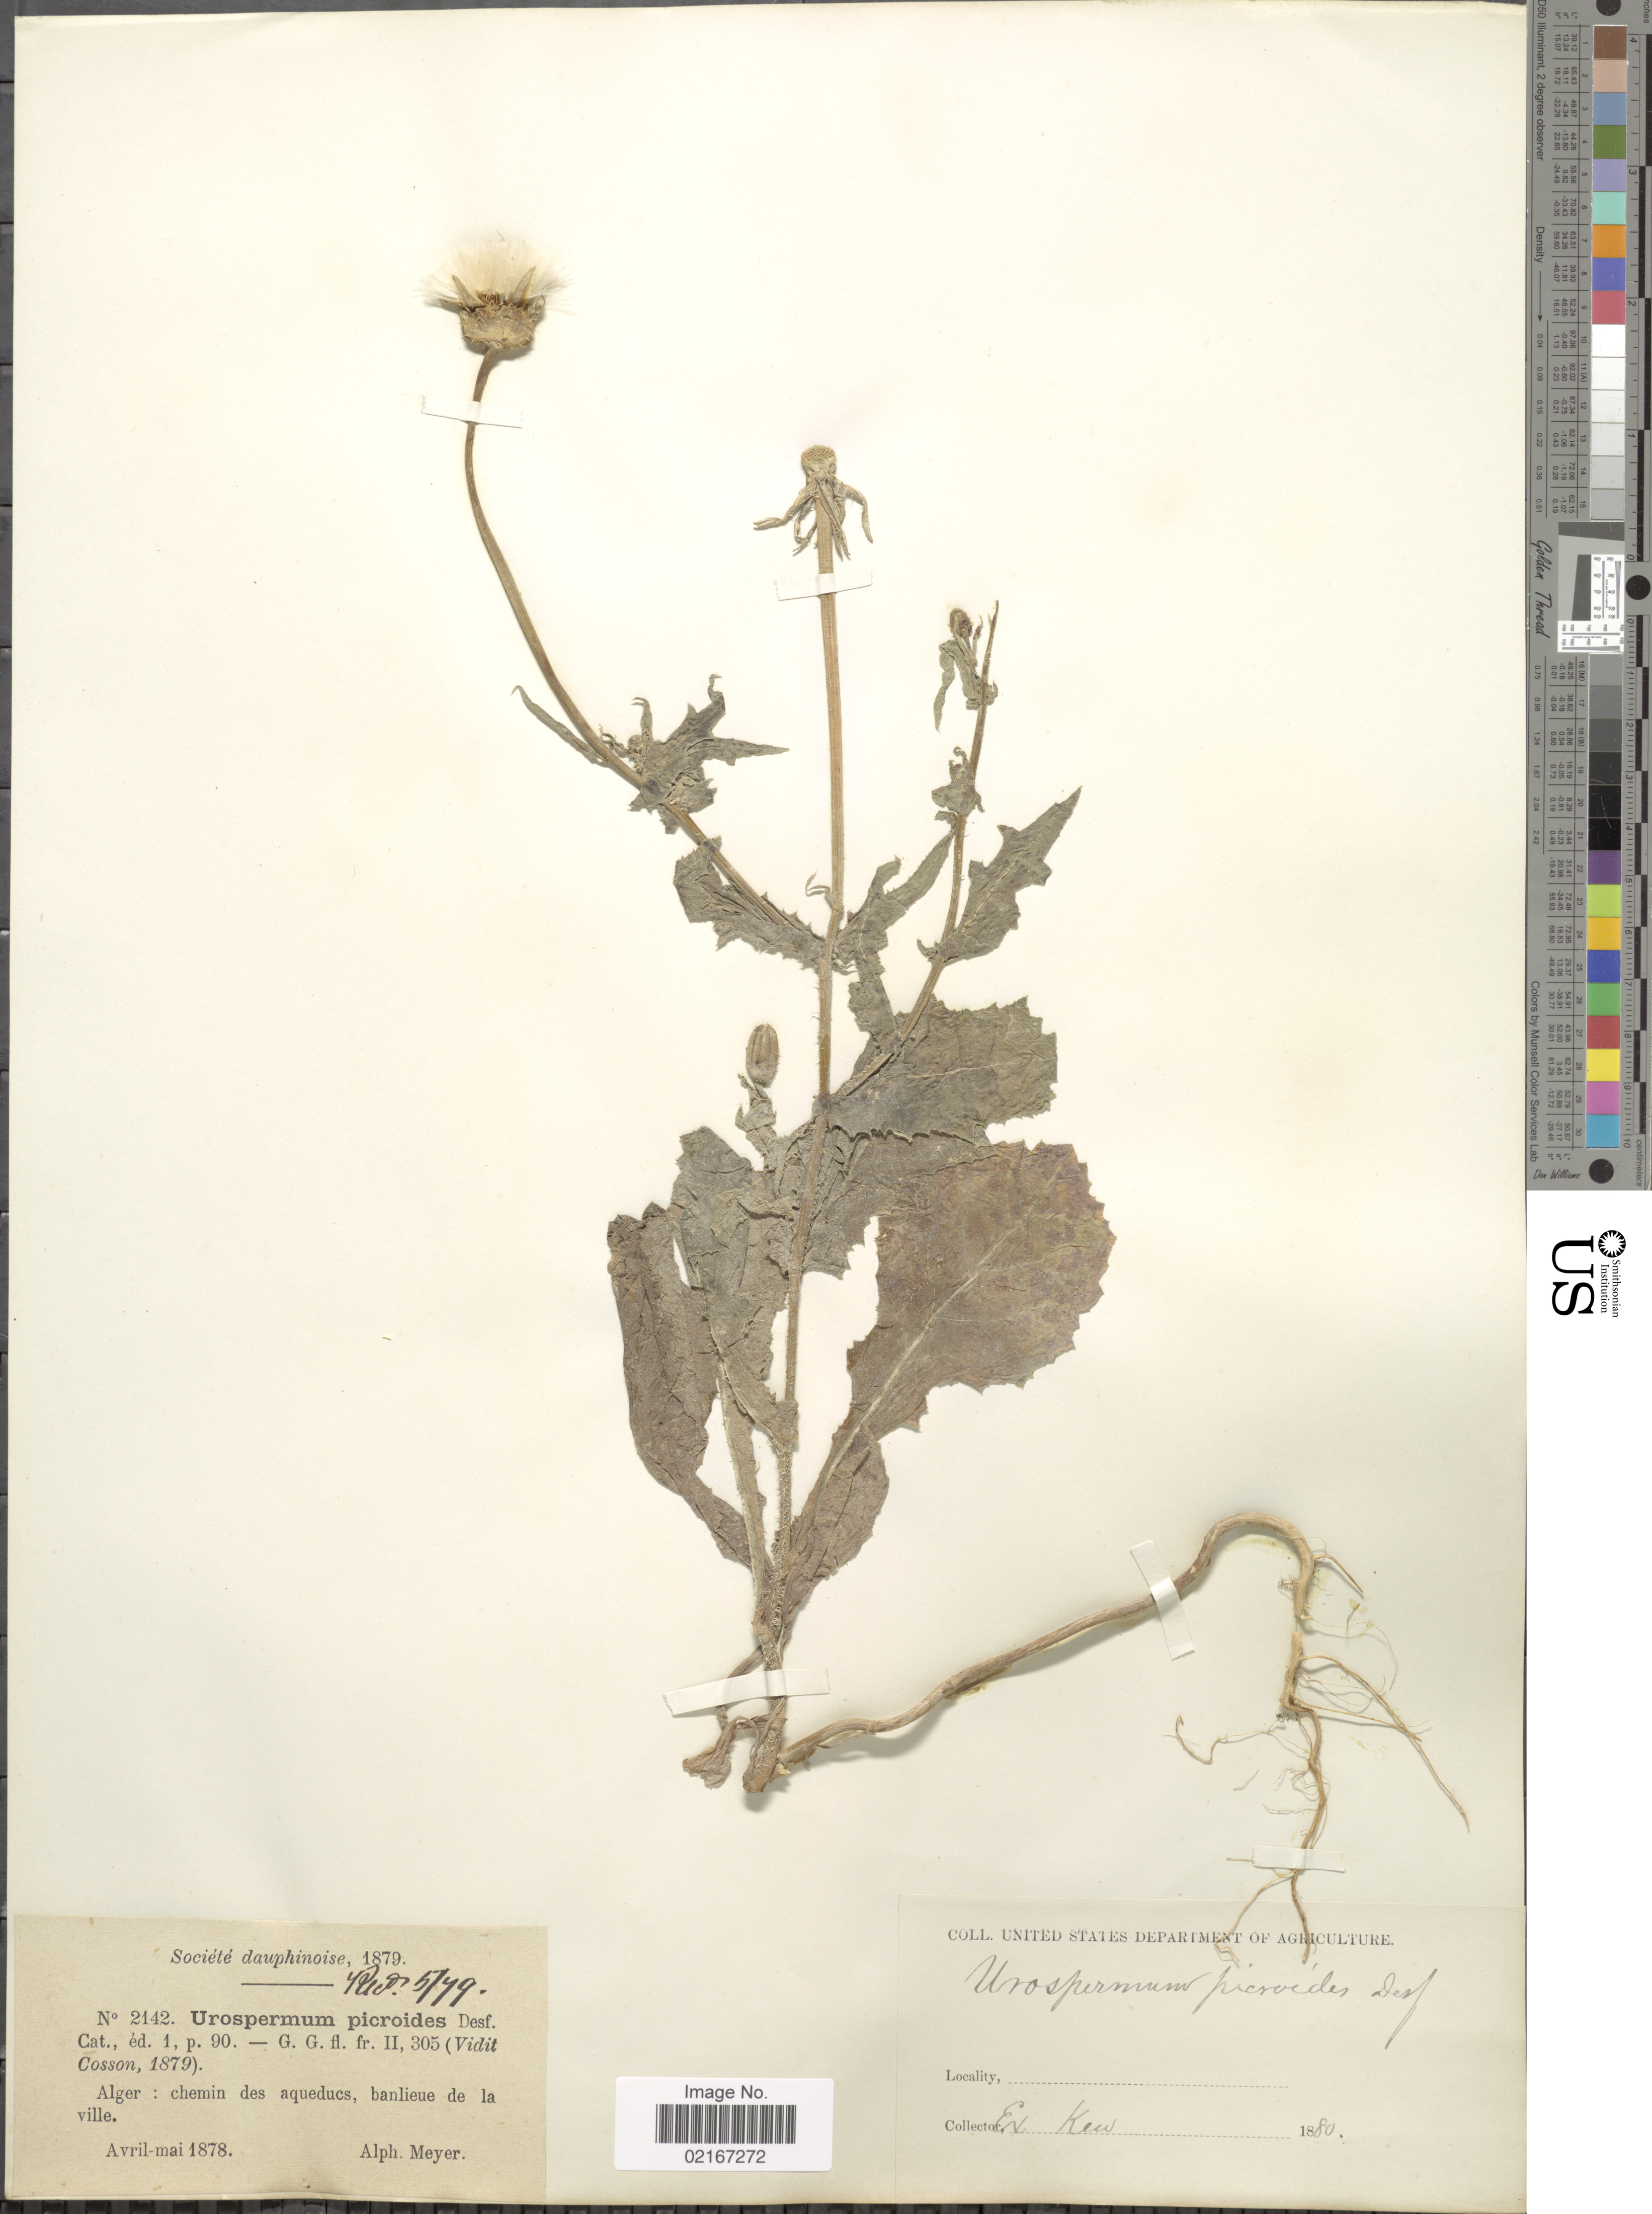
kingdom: Plantae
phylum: Tracheophyta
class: Magnoliopsida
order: Asterales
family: Asteraceae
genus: Urospermum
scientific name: Urospermum picroides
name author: (L.) F.W. Schmidt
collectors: A. B. Meyer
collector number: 2142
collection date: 1878-04/1878-05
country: Algeria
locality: Chemin des Aqueducs